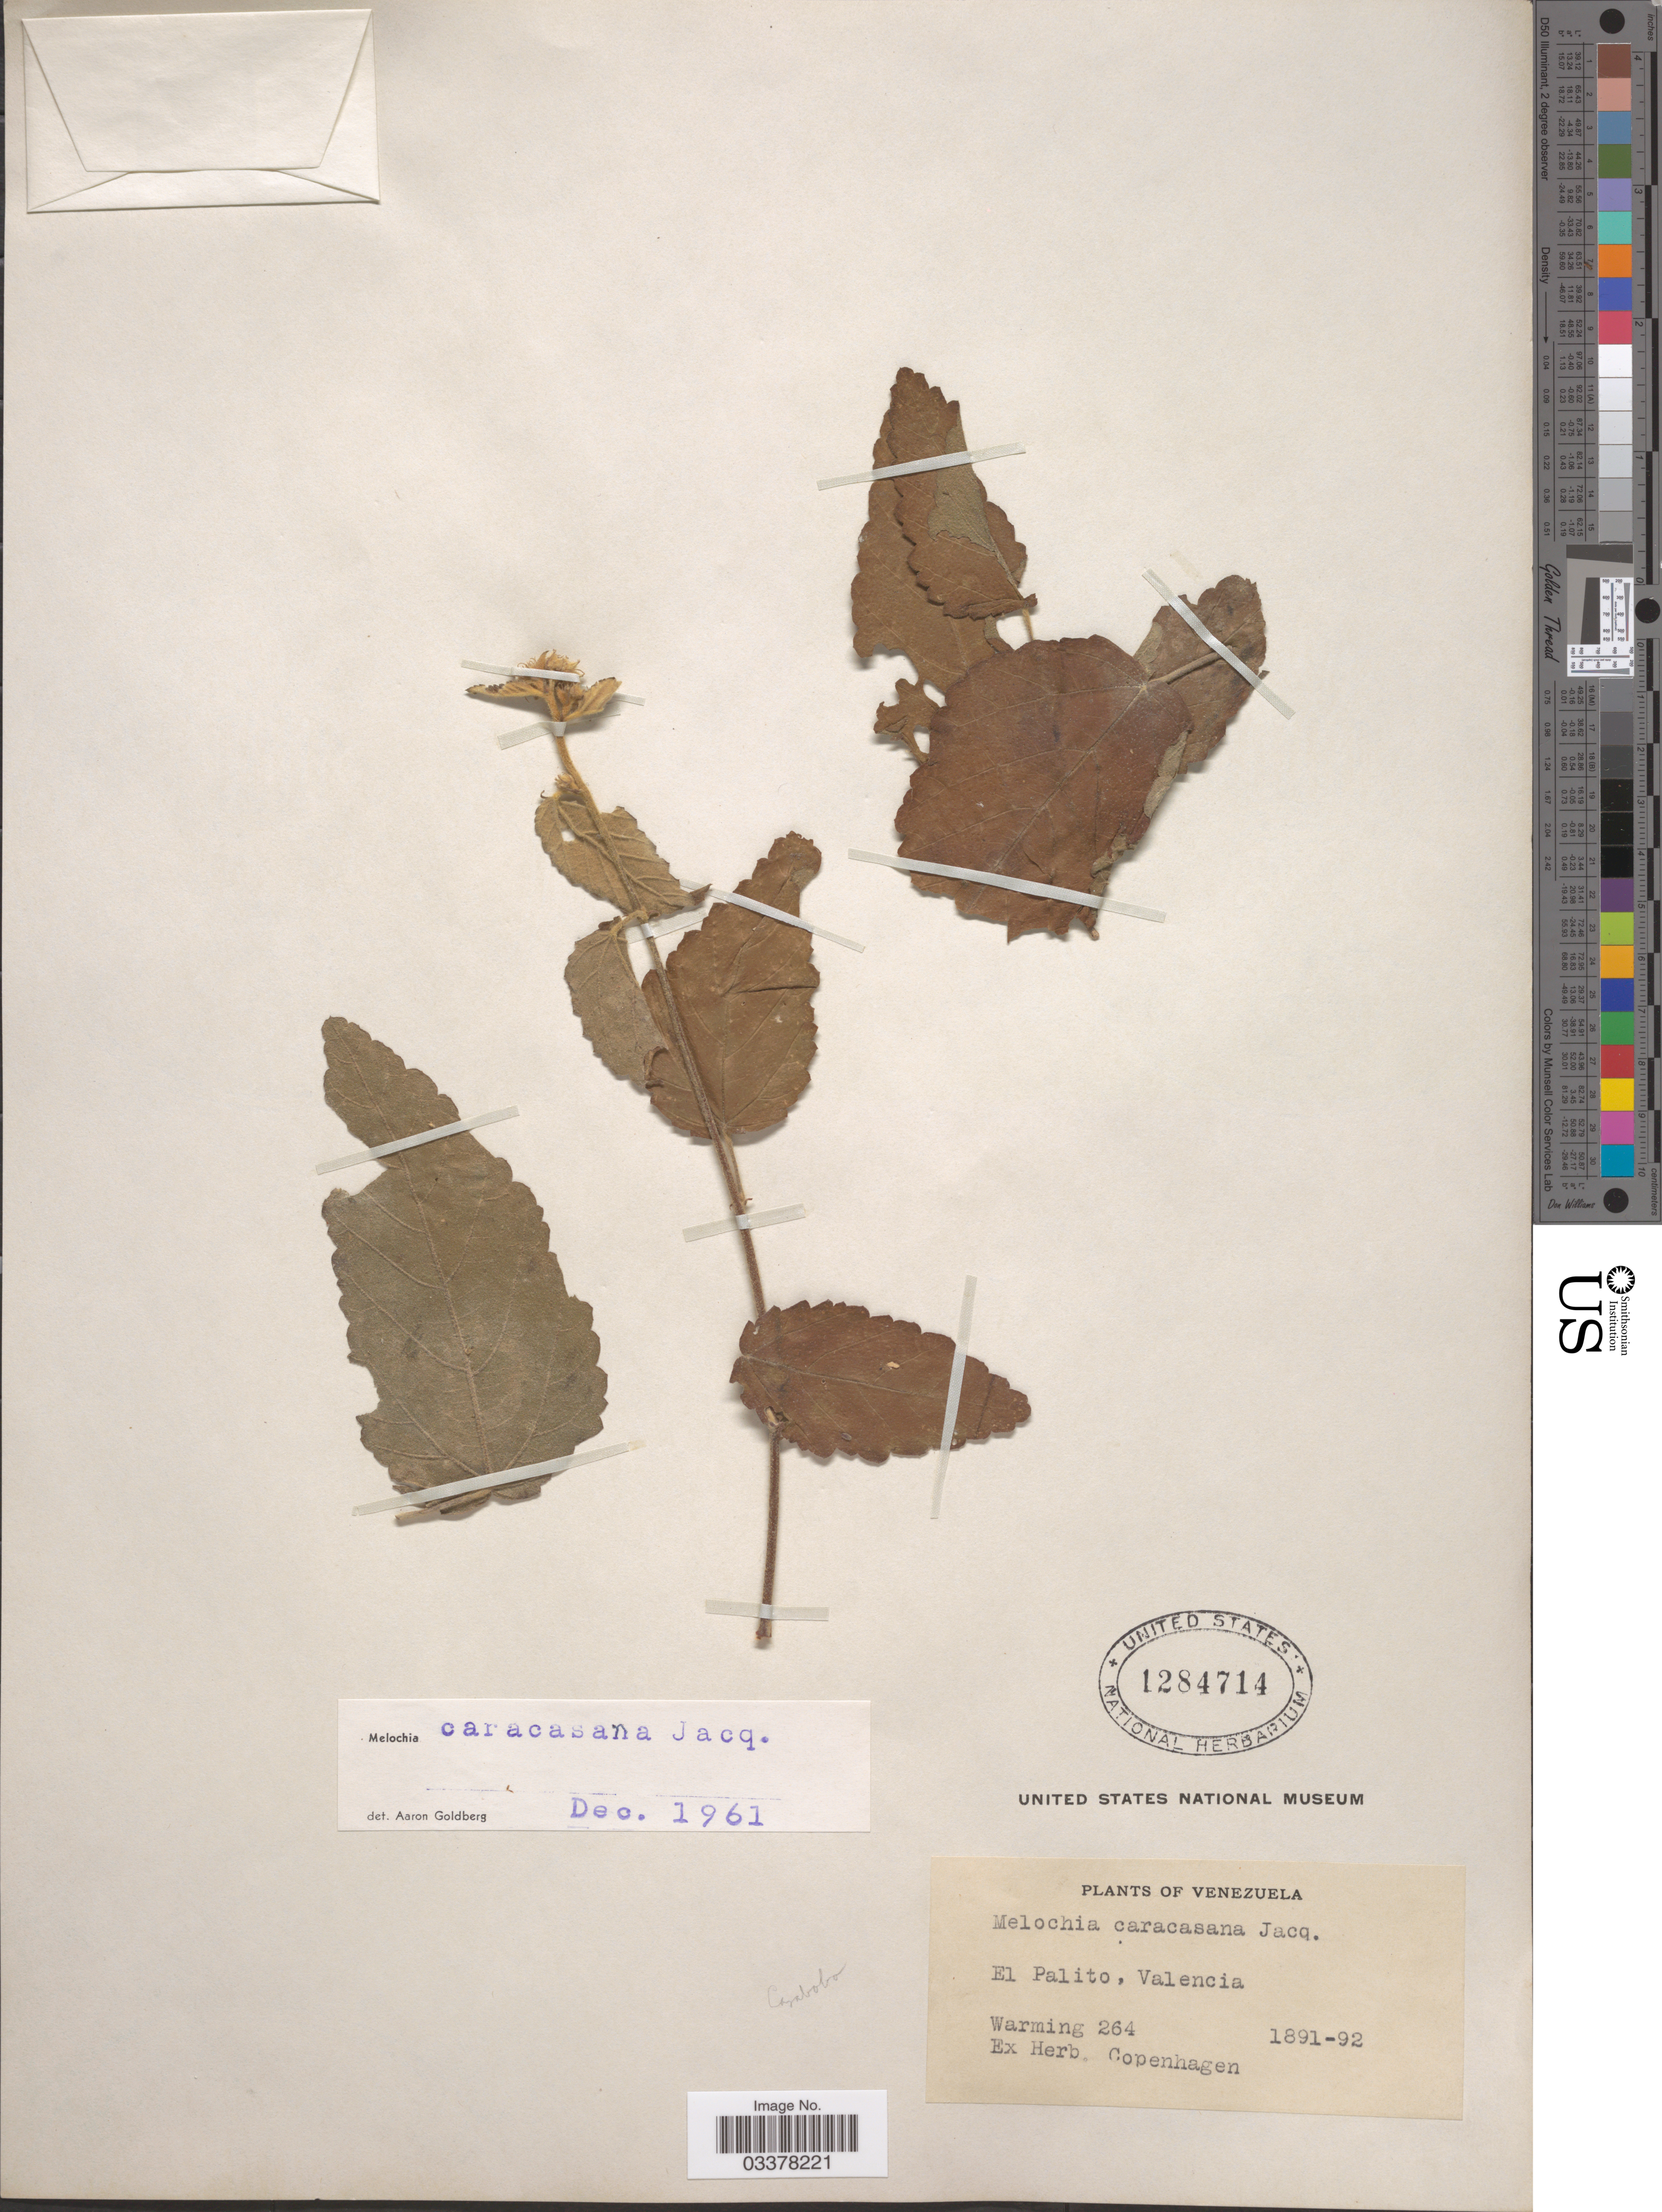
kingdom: Plantae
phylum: Tracheophyta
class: Magnoliopsida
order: Malvales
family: Malvaceae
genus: Melochia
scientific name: Melochia caracasana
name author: Jacq.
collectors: Warming, --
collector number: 264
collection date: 1891/1892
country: Venezuela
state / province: Carabobo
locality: El Palito, Valencia.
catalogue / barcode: US 1284714